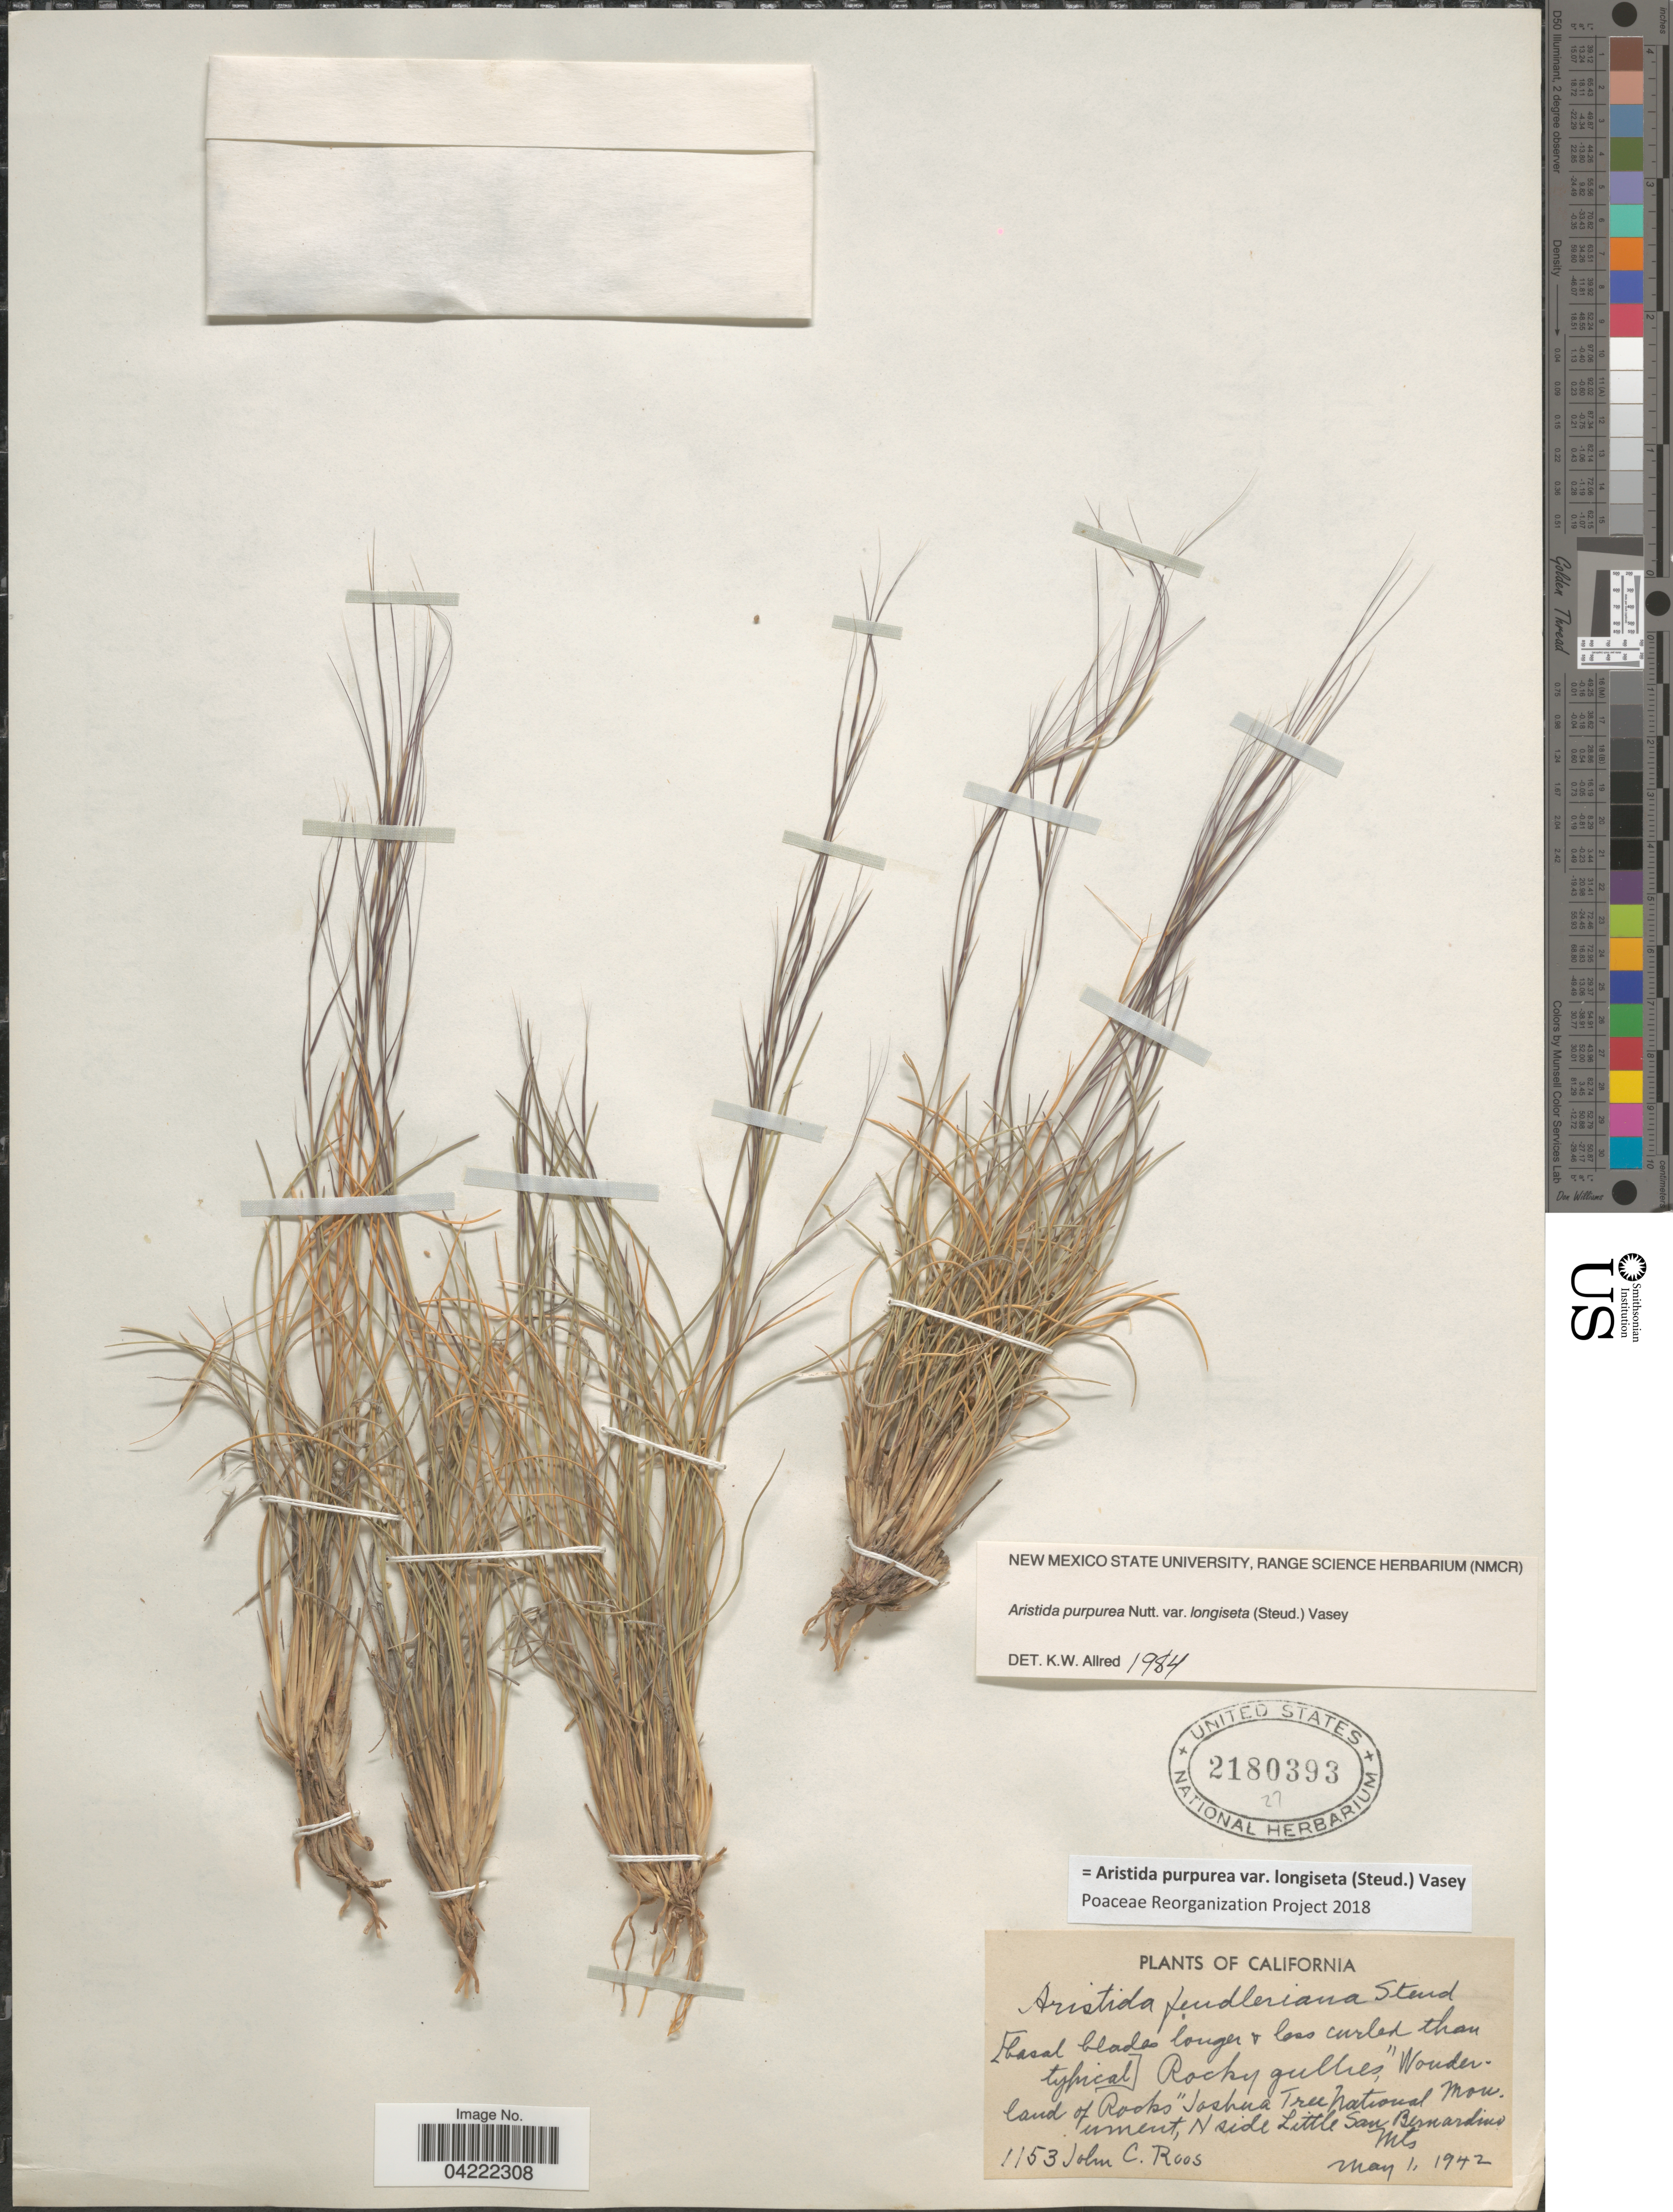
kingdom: Plantae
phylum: Tracheophyta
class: Liliopsida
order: Poales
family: Poaceae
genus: Aristida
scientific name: Aristida purpurea var. longiseta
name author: (Steud.) Vasey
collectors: J. C. Roos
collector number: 1153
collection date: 1942-05-01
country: United States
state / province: California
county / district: San Bernardino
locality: Rocky gullies, "Wonderland of Rocks" Joshua Tree National Monument, N side Little San Bernardino Mts.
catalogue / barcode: US 2180393